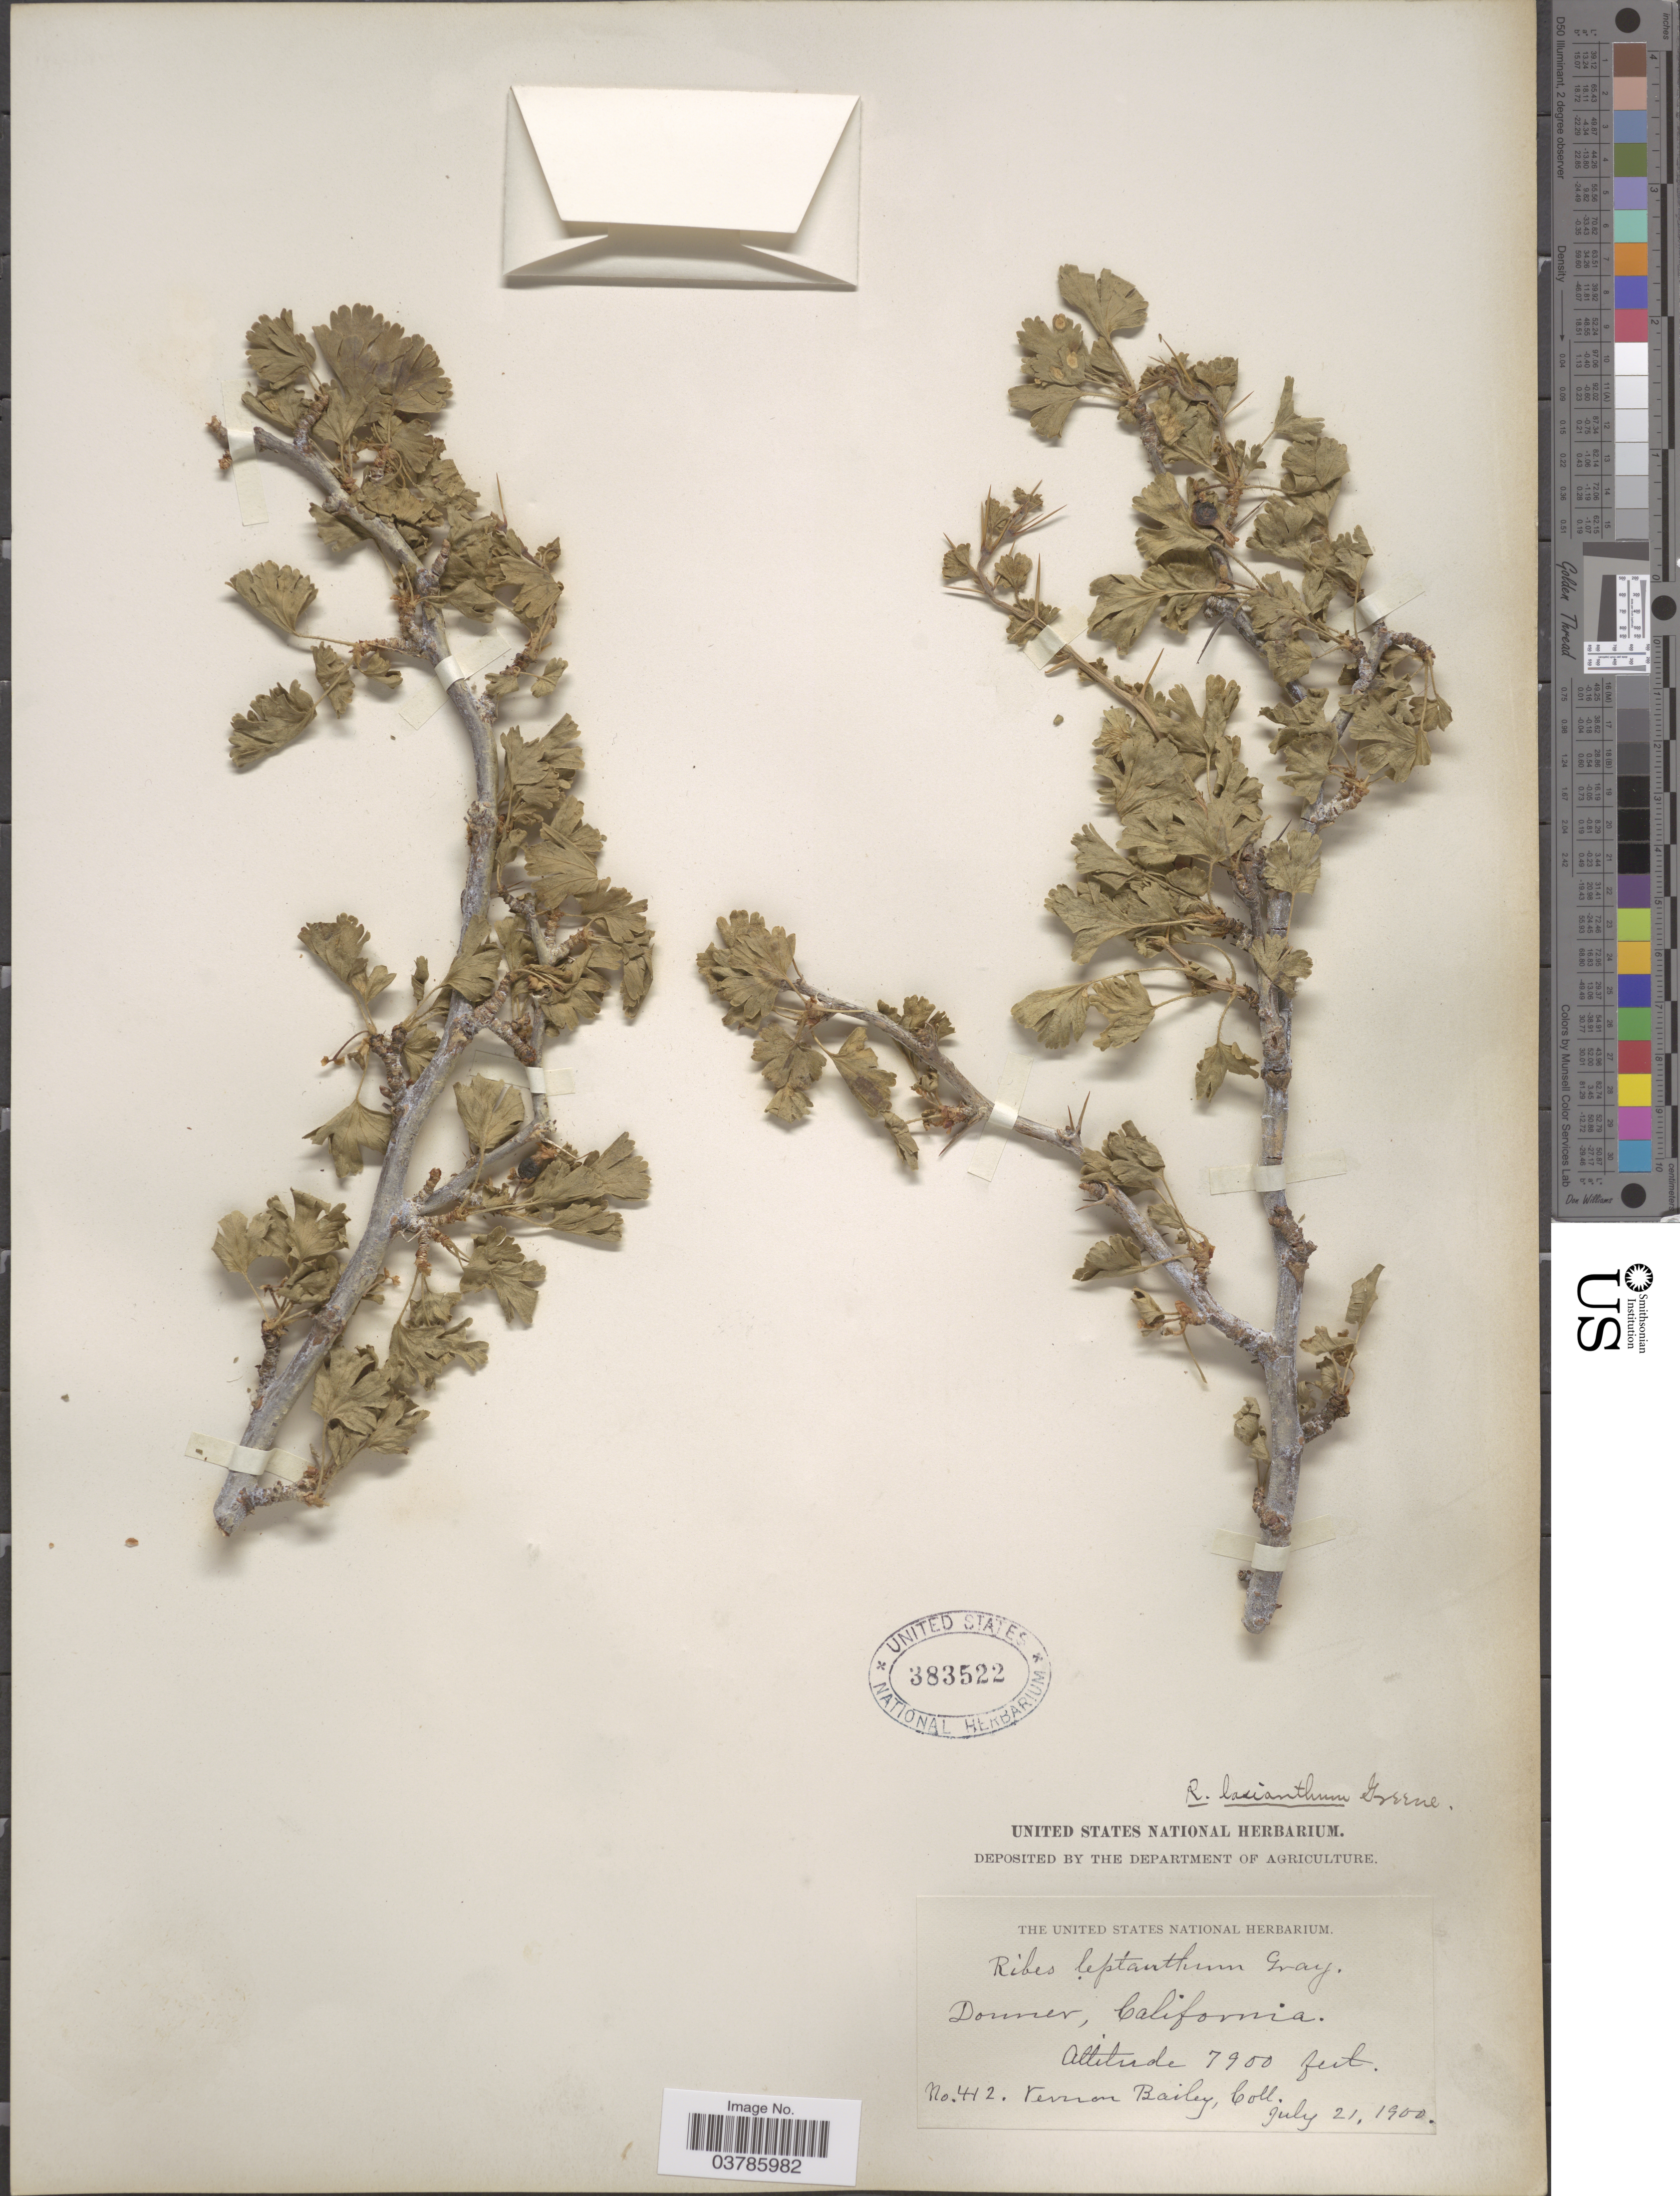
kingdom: Plantae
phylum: Tracheophyta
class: Magnoliopsida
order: Saxifragales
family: Grossulariaceae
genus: Ribes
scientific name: Ribes lasianthum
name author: Greene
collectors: V. O. Bailey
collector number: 412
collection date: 1900-07-21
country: United States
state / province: California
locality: Donner.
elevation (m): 2408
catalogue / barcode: US 383522